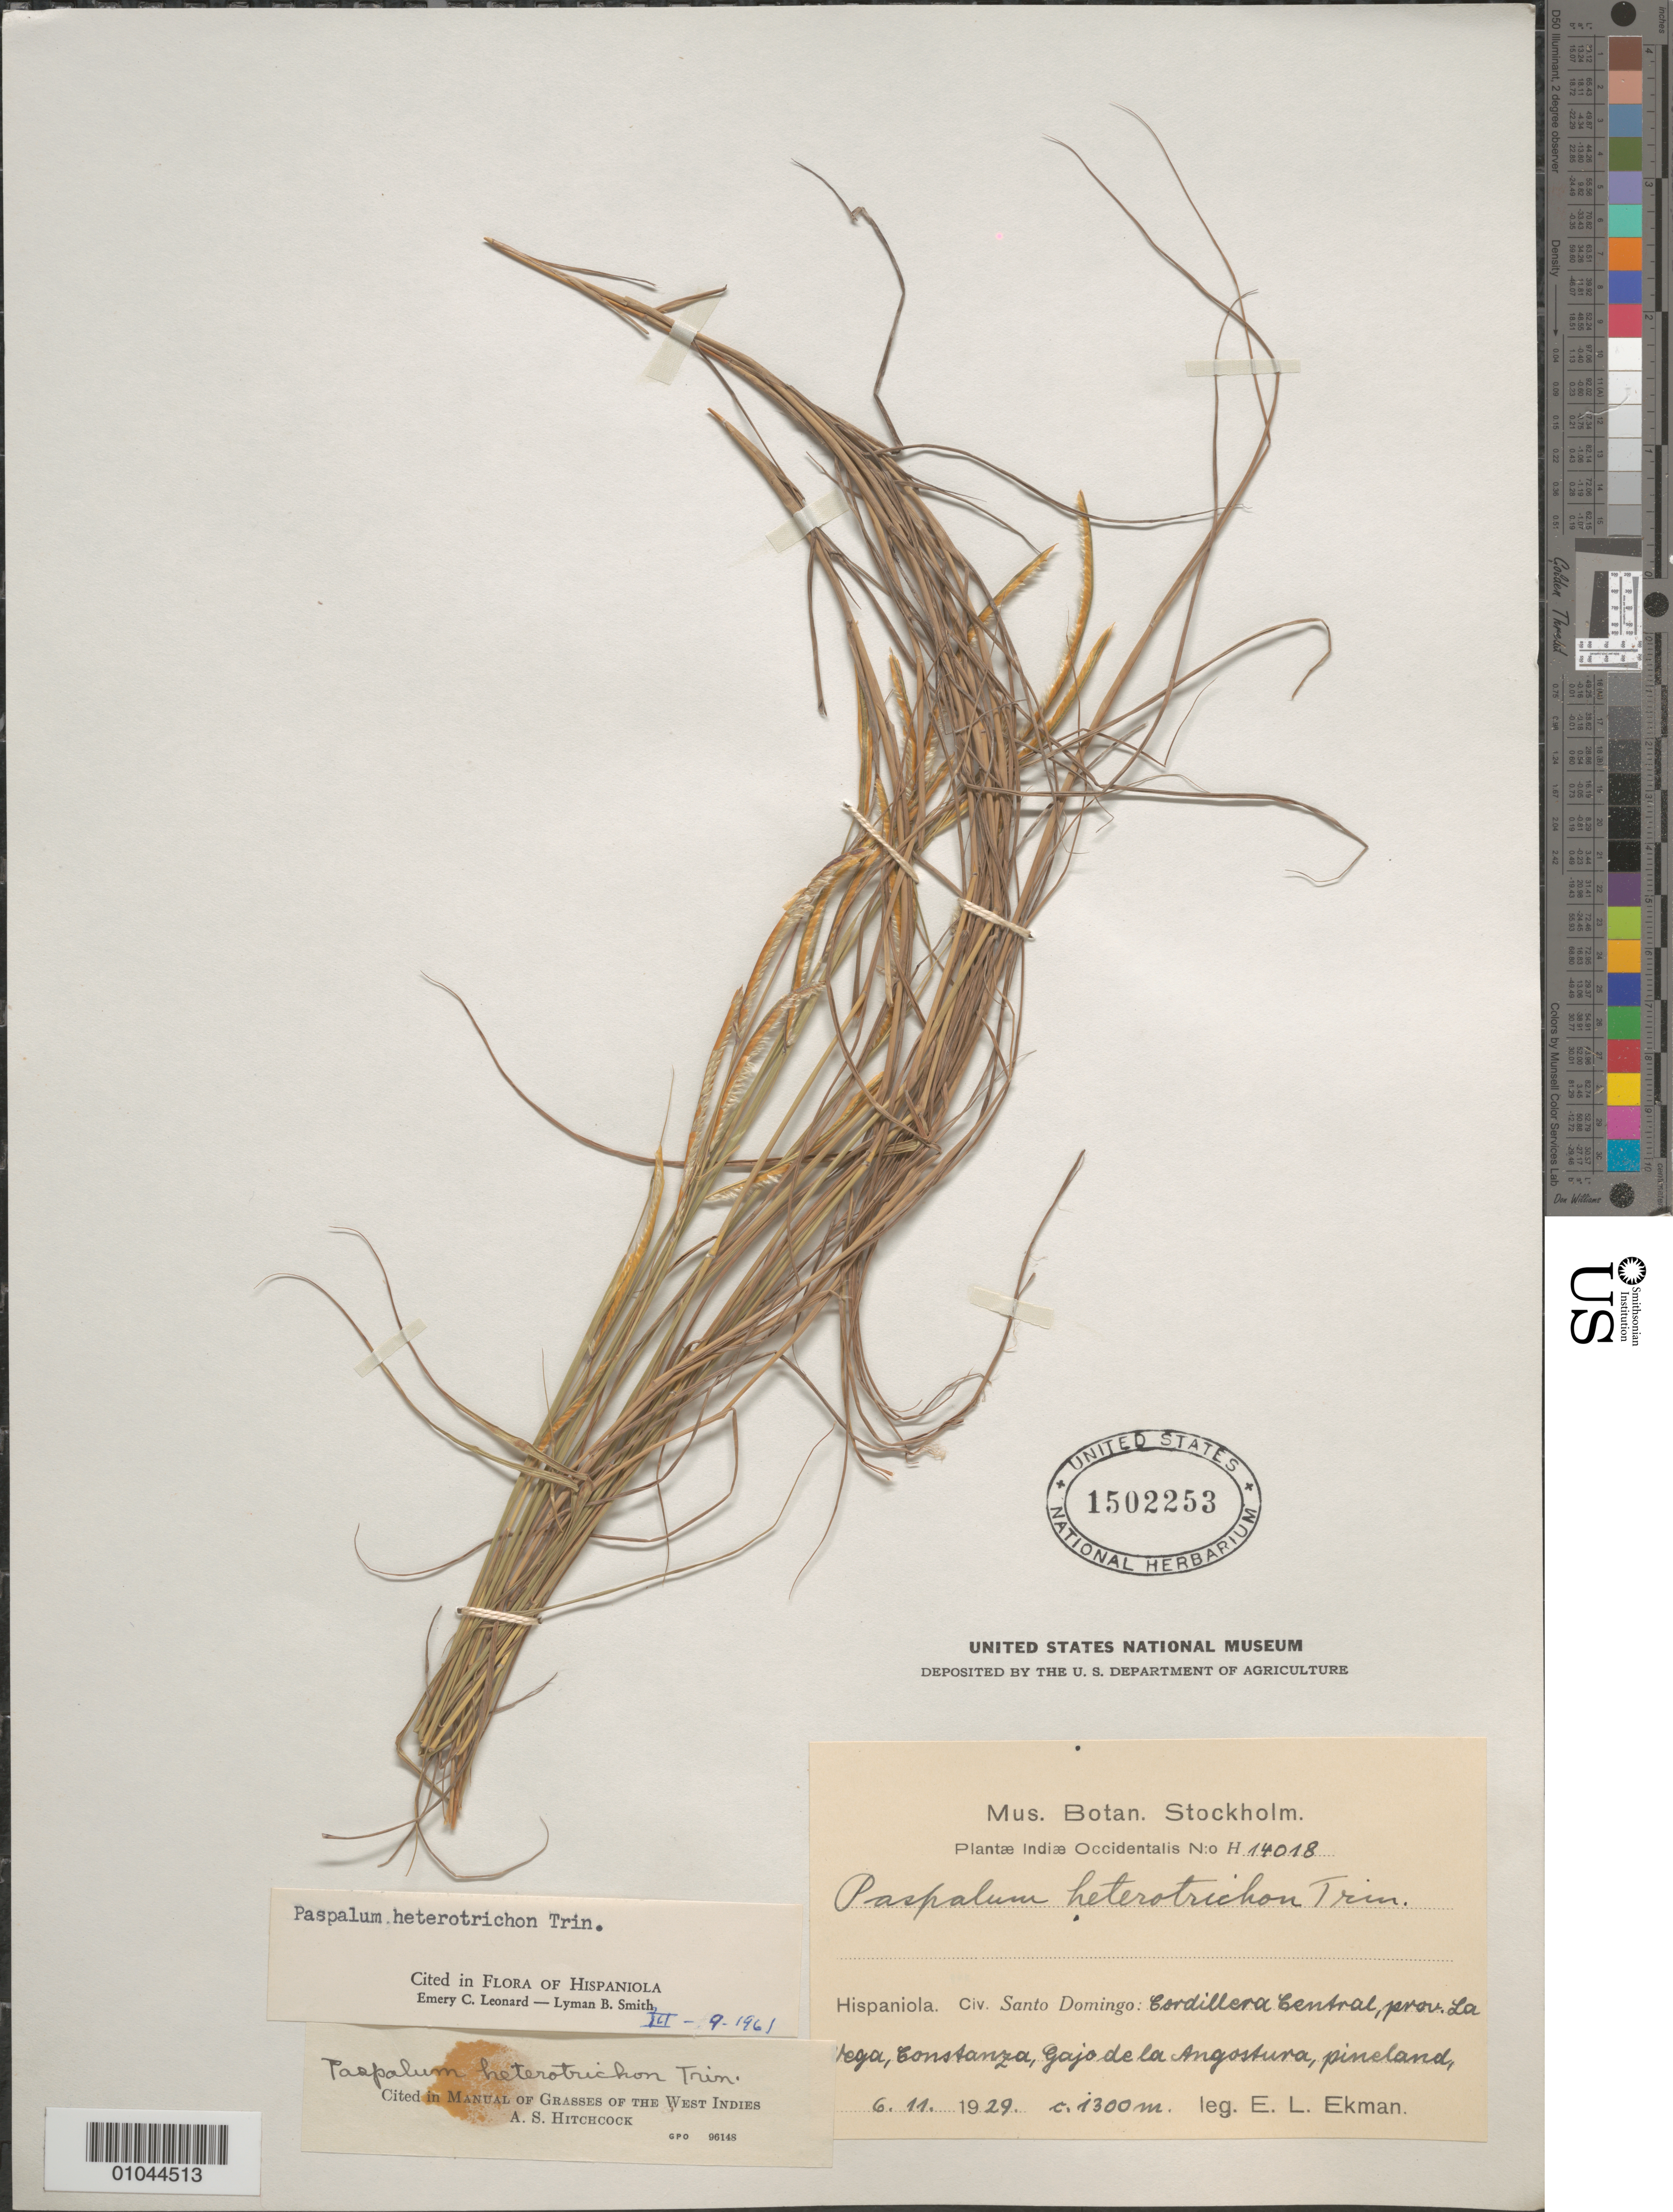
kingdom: Plantae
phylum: Tracheophyta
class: Liliopsida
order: Poales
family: Poaceae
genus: Paspalum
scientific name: Paspalum heterotrichum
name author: Trin.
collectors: E. L. Ekman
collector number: H 14018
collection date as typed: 06 Nov 1929 or 11 Jun 1929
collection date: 1929-06-11 or 1929-11-06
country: Dominican Republic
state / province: Distrito Nacional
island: Hispaniola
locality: Cordillera Central, prov. La Vega, Constanza, Gajo de la Angostura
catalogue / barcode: US 1502253